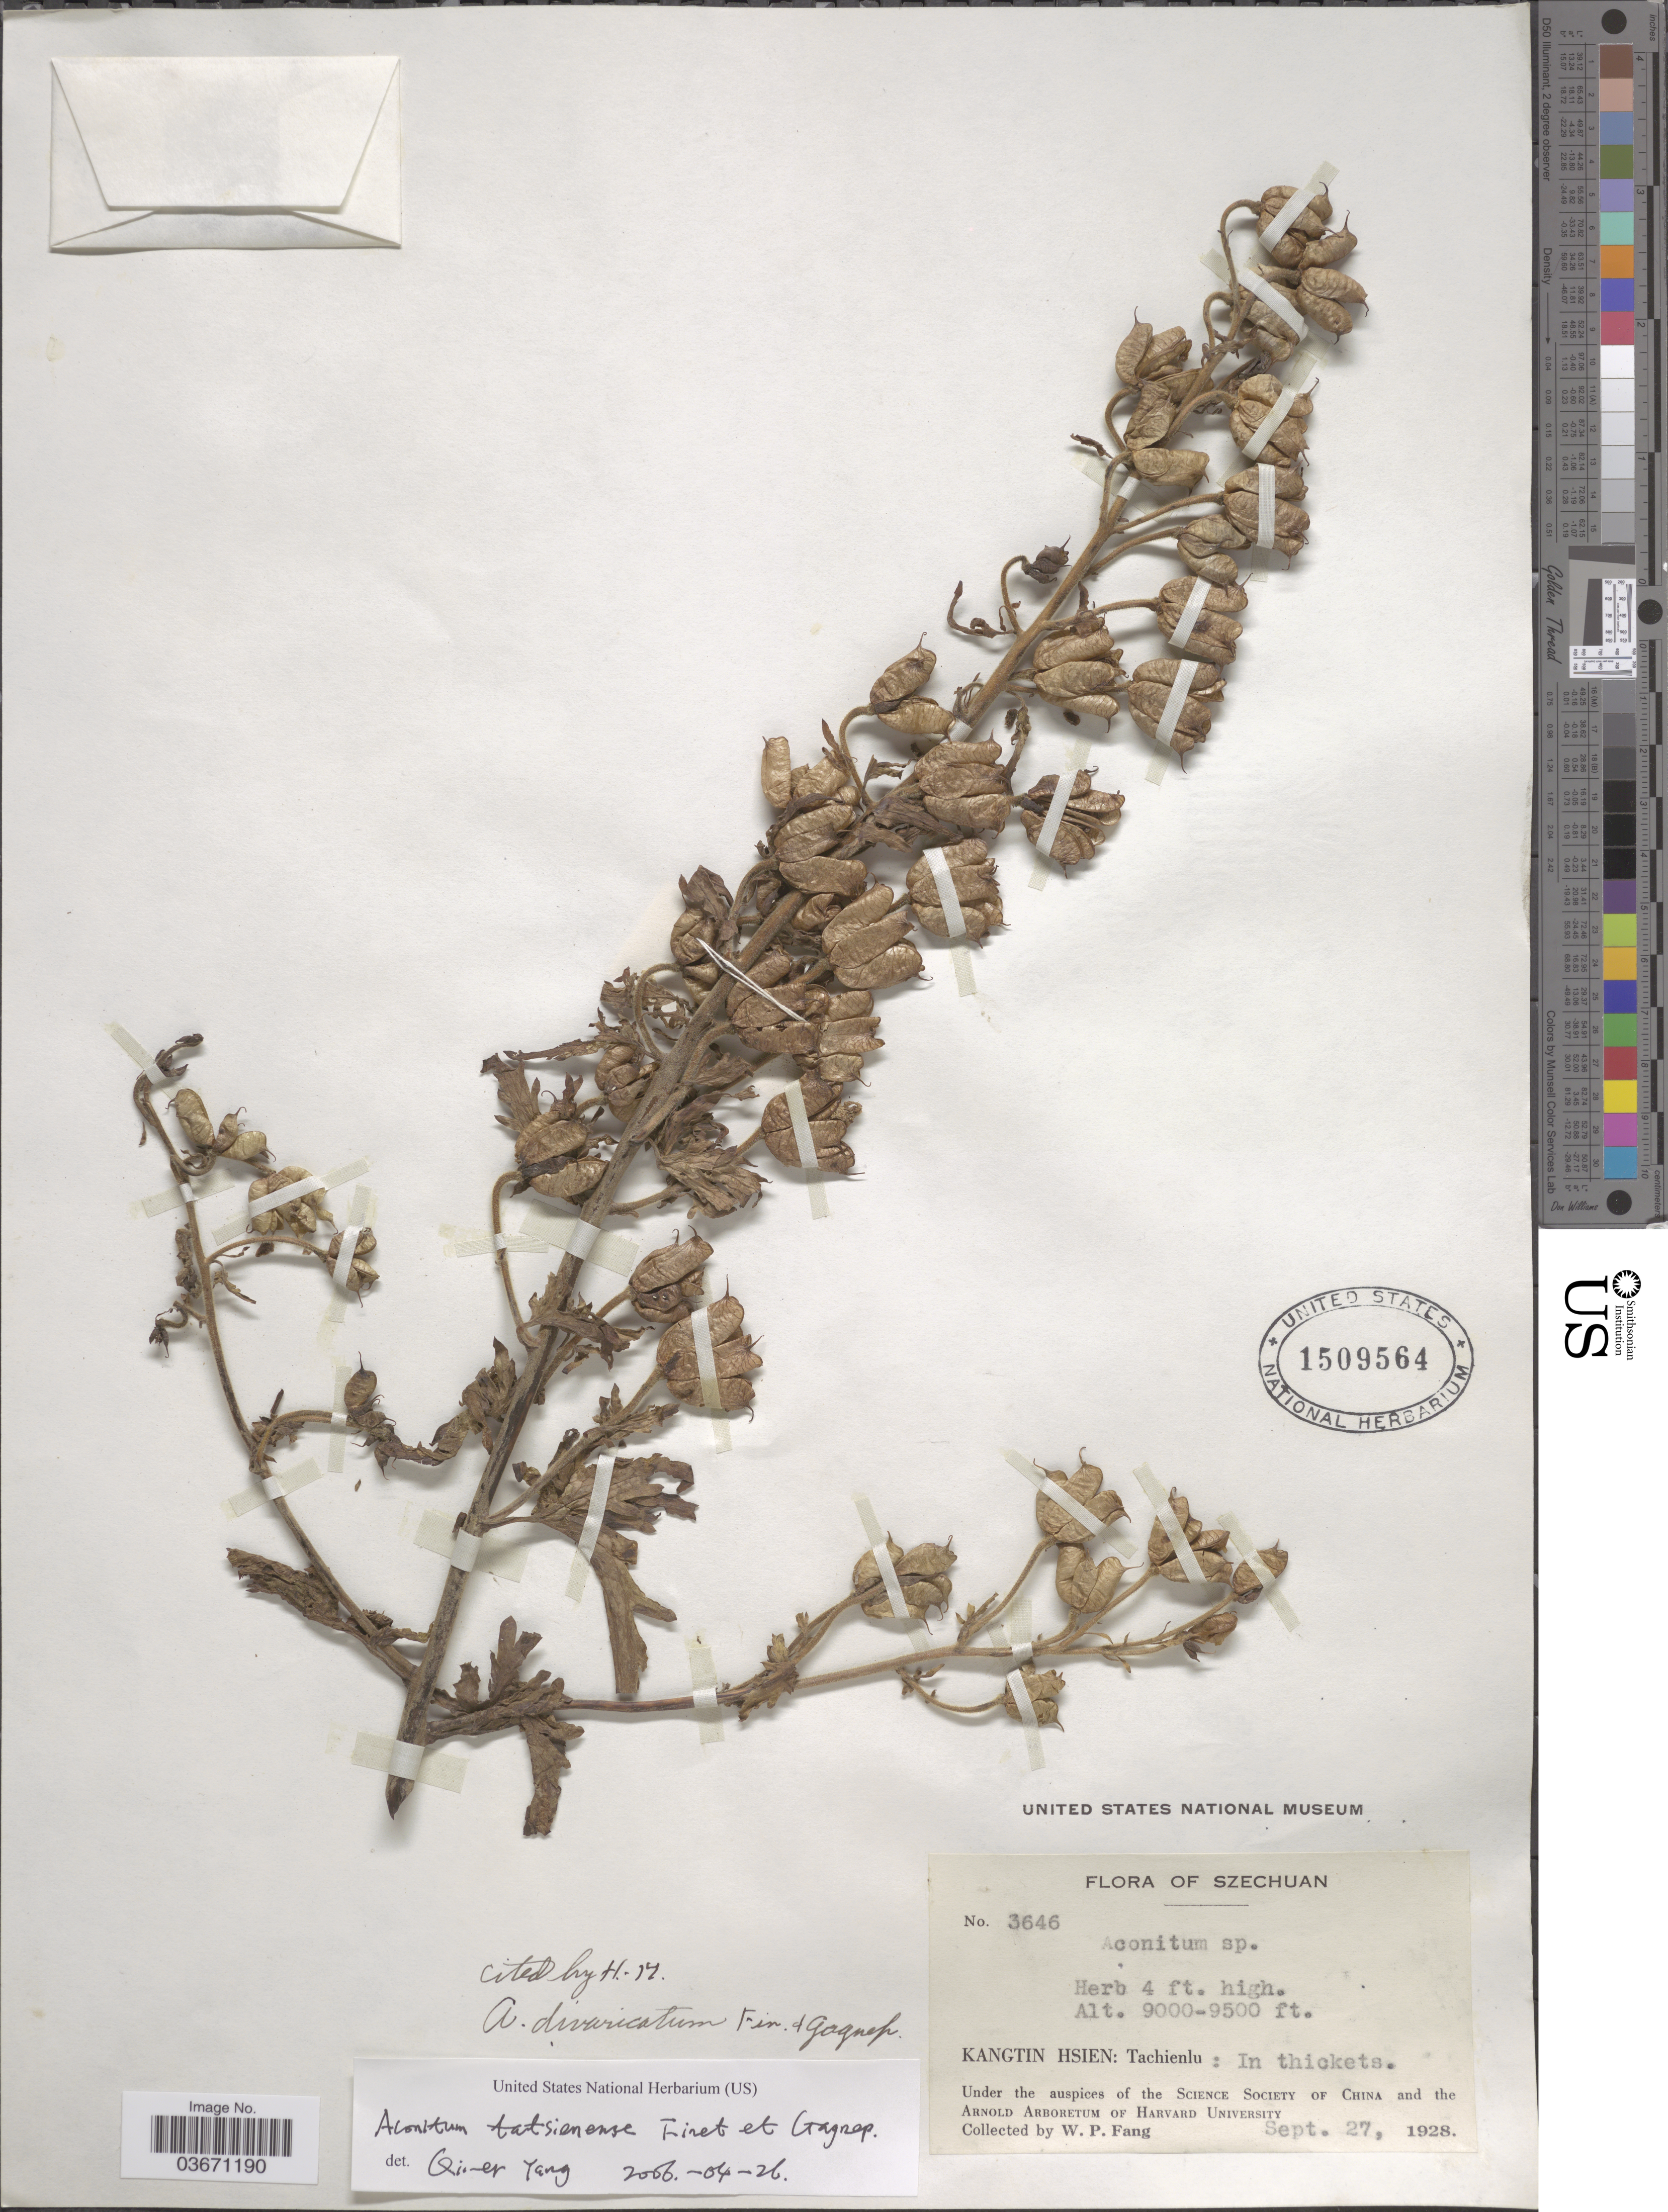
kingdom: Plantae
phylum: Tracheophyta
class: Magnoliopsida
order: Ranunculales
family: Ranunculaceae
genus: Aconitum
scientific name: Aconitum divaricatum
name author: Finet & Gagnep.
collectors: W. P. Fang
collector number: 3646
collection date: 1928-09-27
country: China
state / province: Sichuan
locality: Szechuan. Kangtin Hsien: Tachienlu: In thickets.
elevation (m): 2743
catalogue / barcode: US 1509564